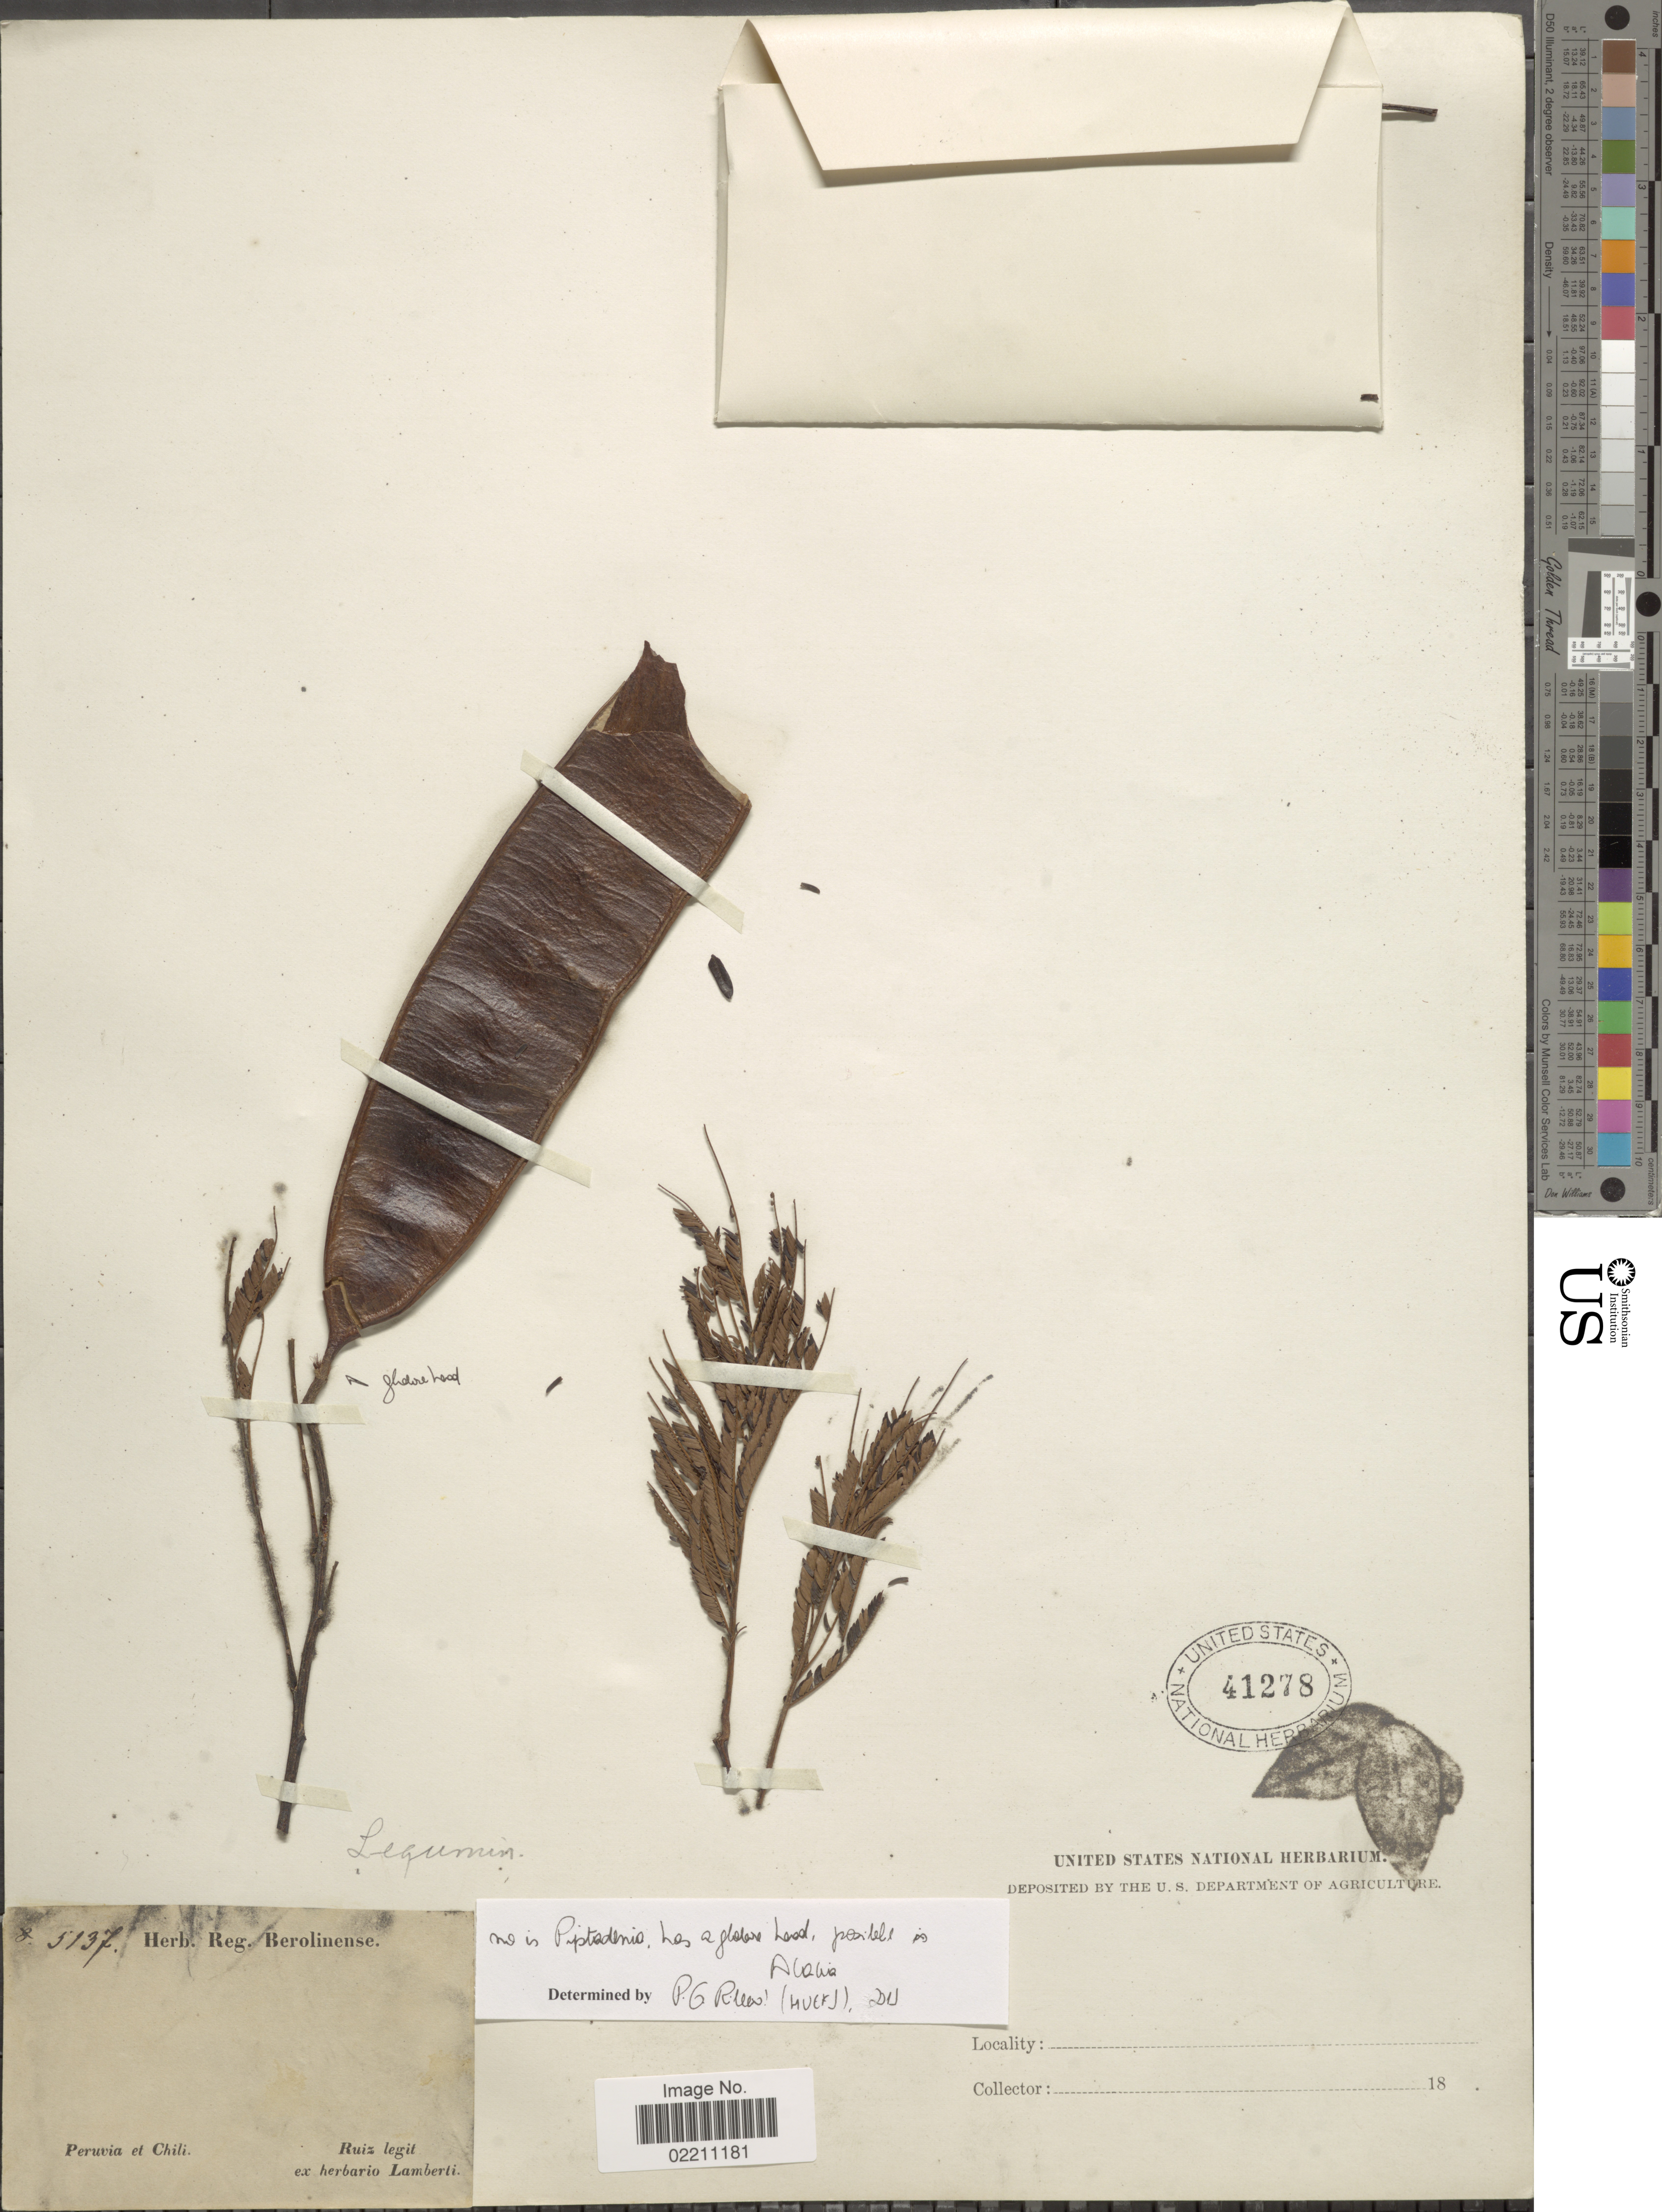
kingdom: Plantae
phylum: Tracheophyta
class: Magnoliopsida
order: Fabales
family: Fabaceae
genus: Pityrocarpa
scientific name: Pityrocarpa sp.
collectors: Ruiz, --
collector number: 5137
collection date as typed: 18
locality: Peruvia et Chili.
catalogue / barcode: US 41278